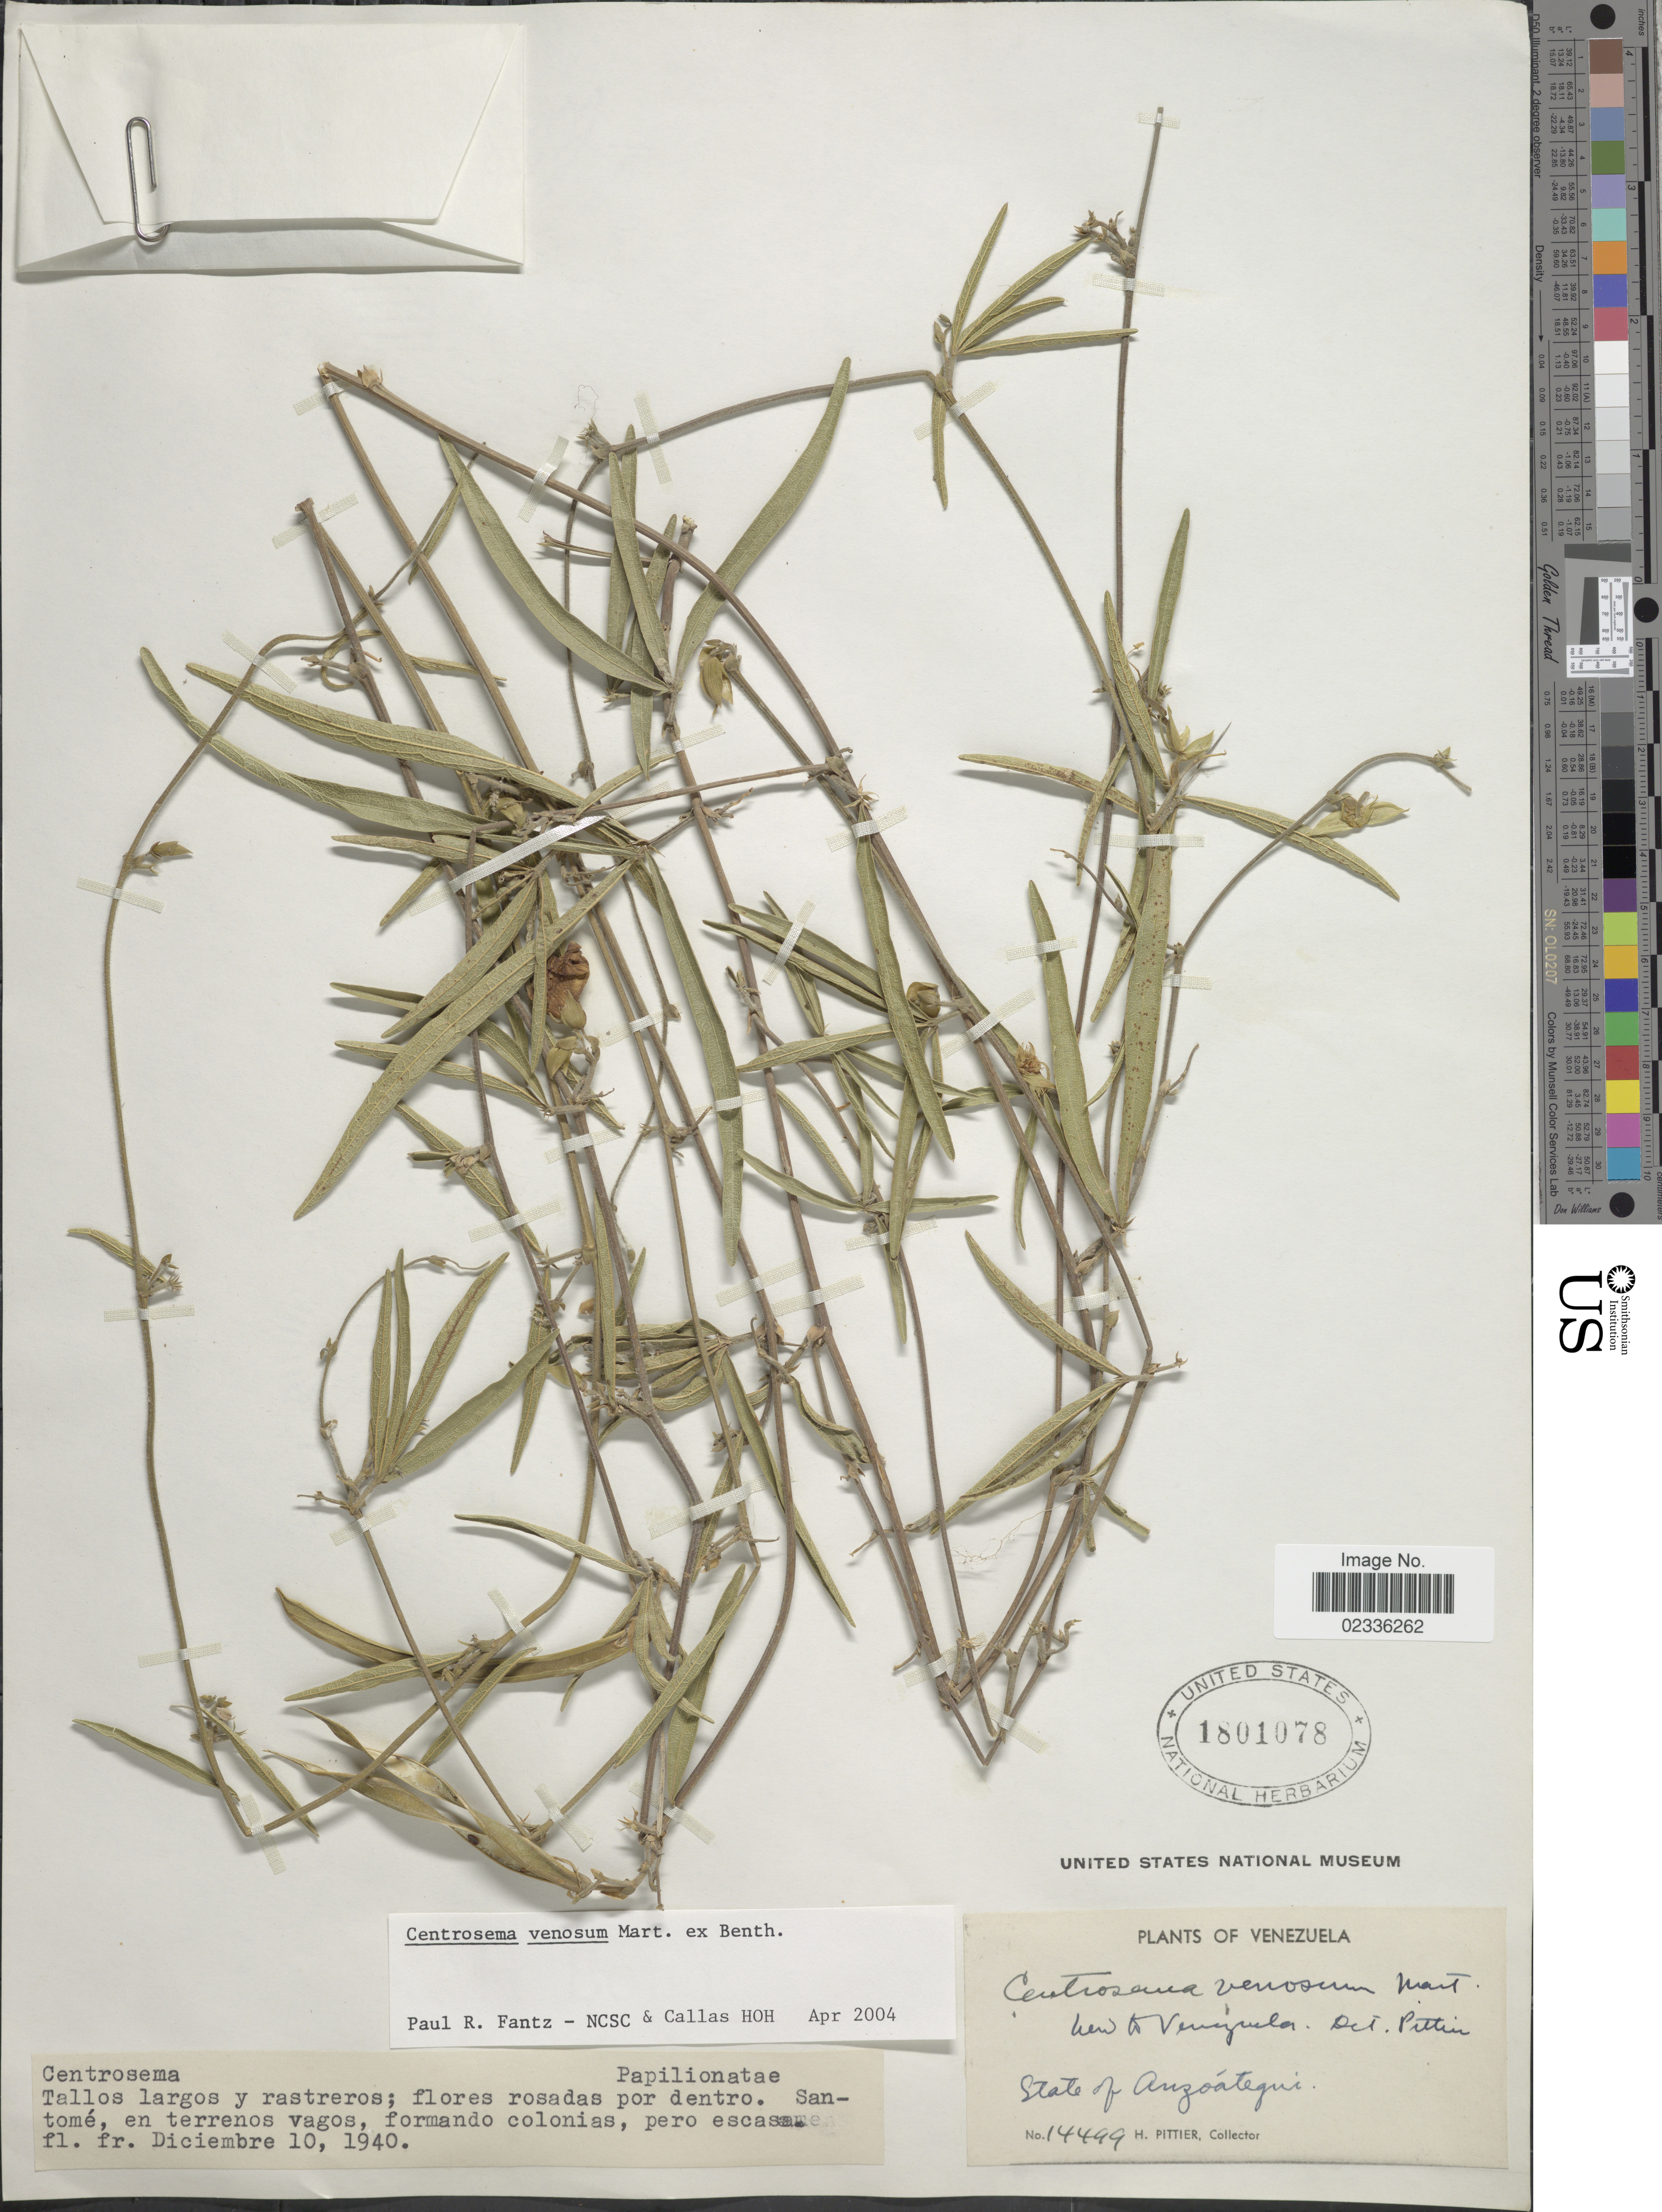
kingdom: Plantae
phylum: Tracheophyta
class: Magnoliopsida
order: Fabales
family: Fabaceae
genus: Centrosema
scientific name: Centrosema venosum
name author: Mart. ex Benth.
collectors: H. F. Pittier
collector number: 14499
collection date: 1940-12-10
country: Venezuela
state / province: Anzoategui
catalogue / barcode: US 1801078